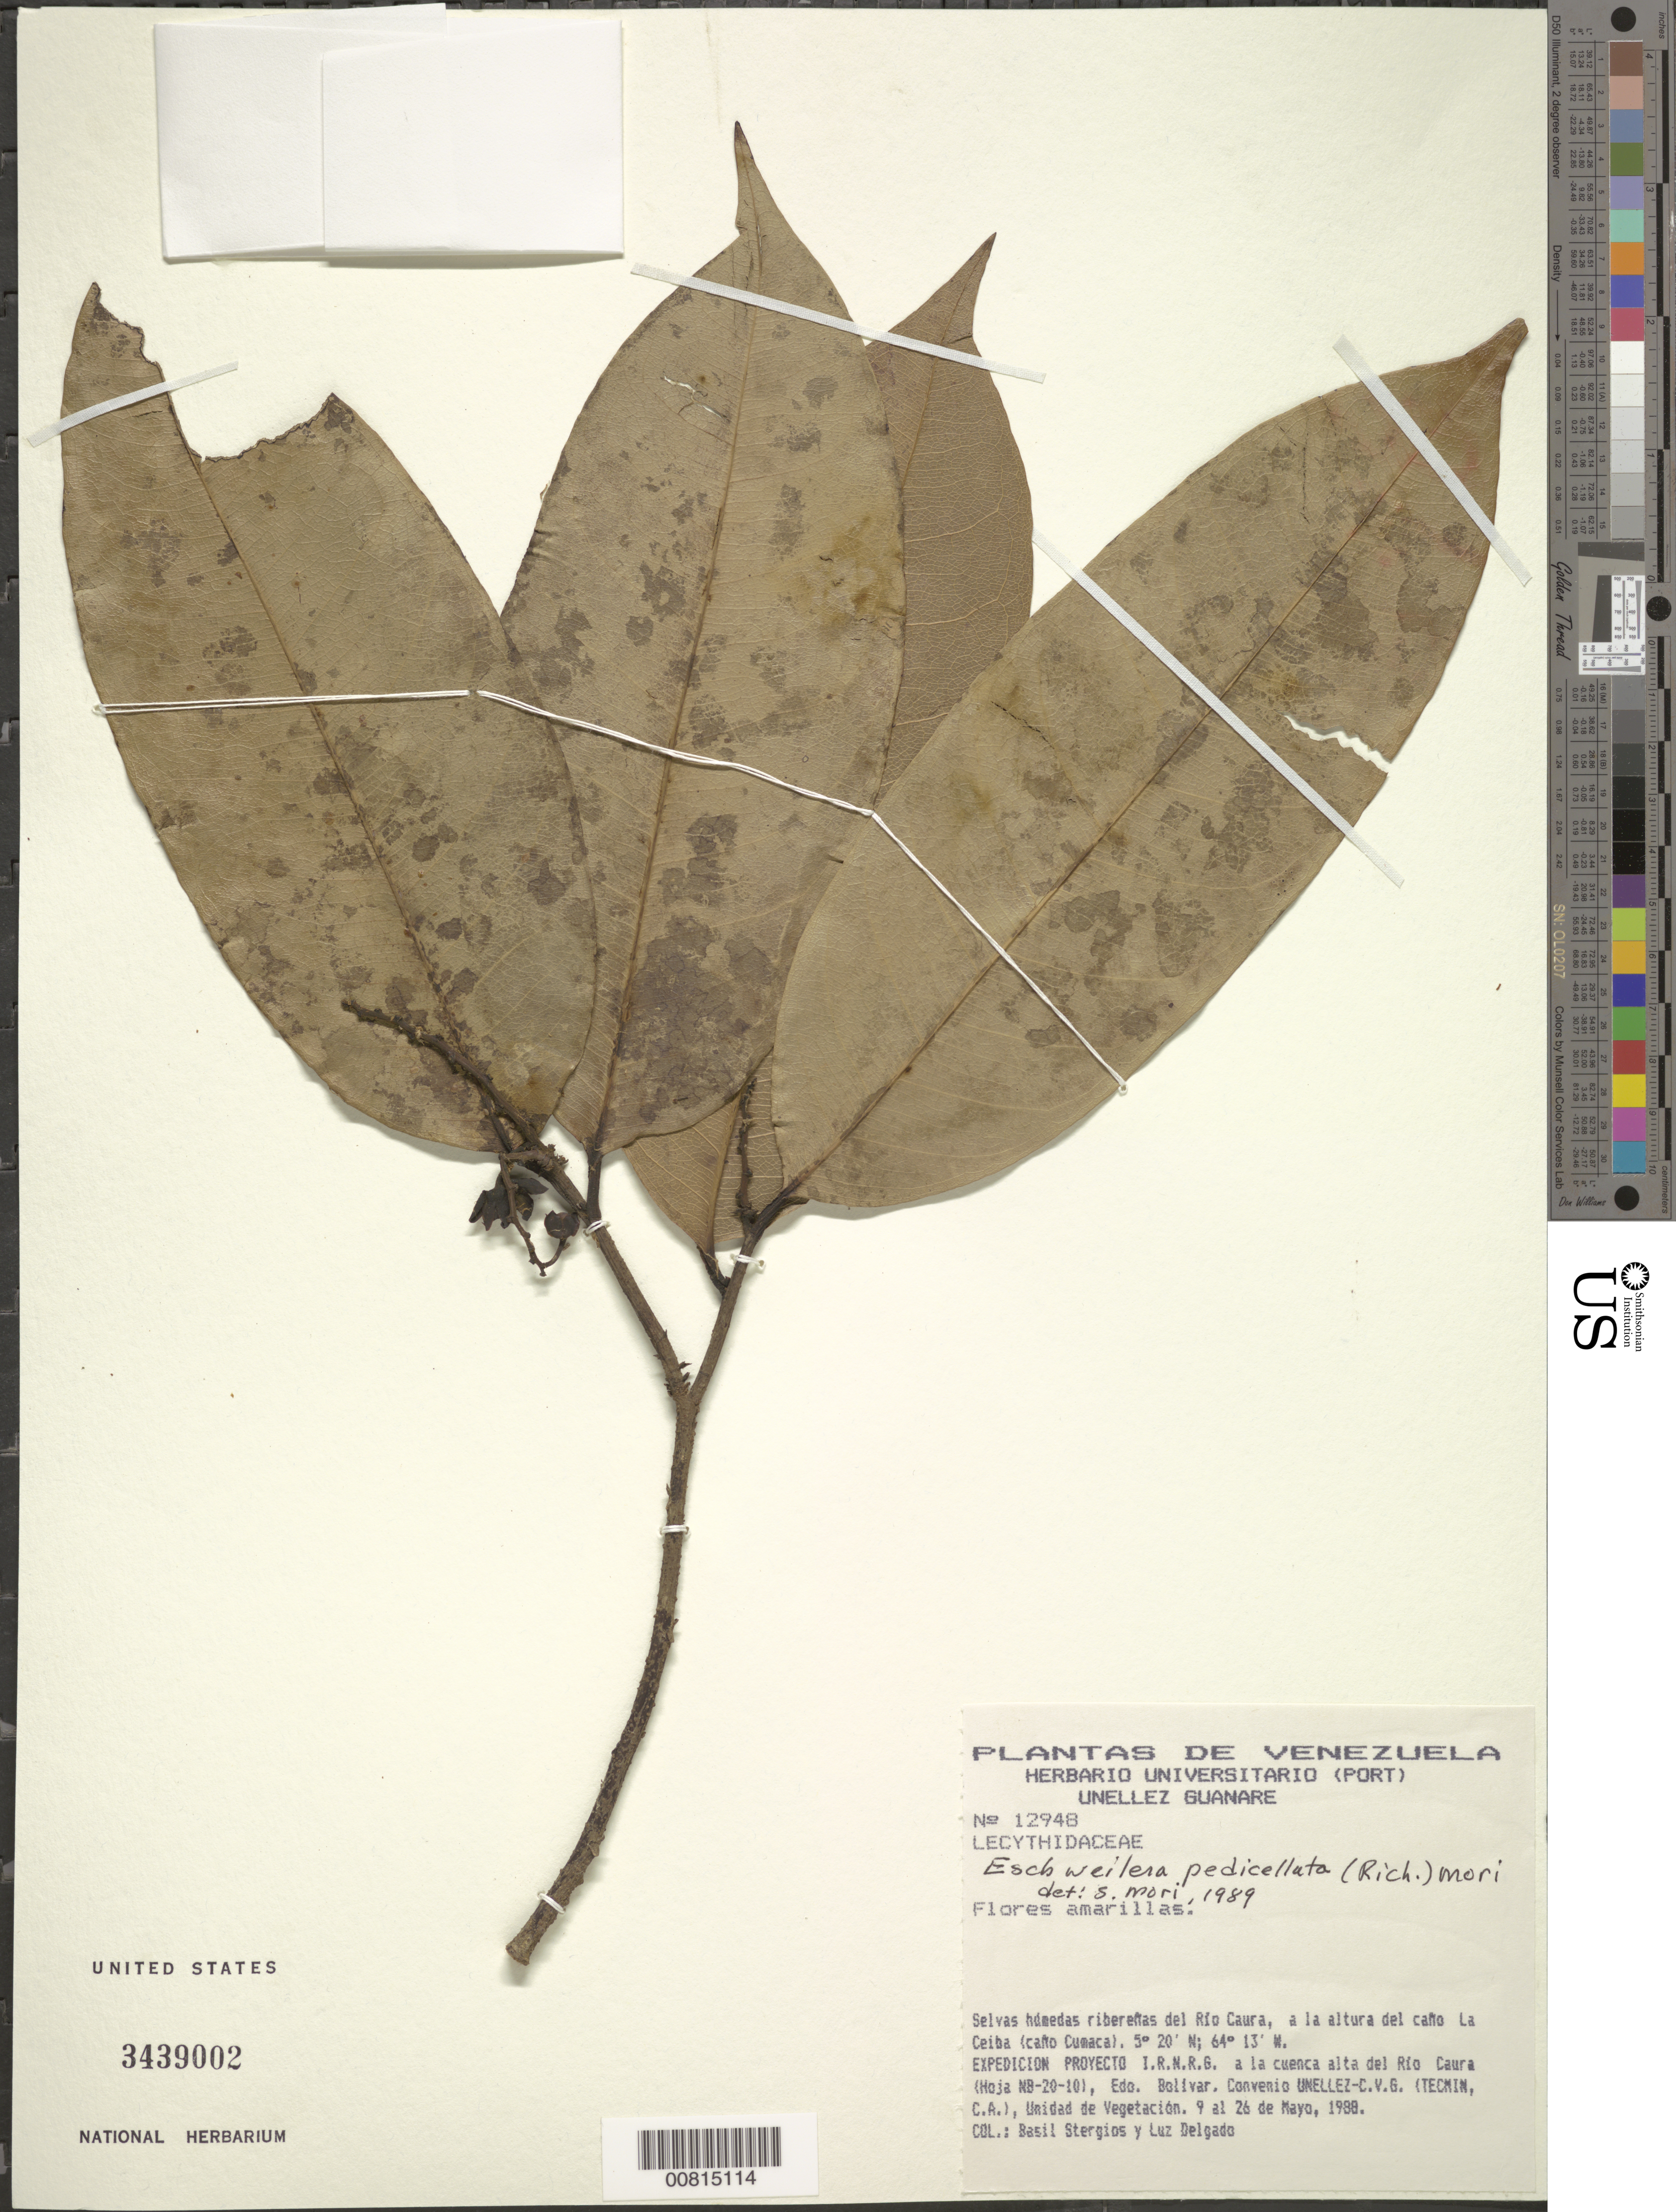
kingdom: Plantae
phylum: Tracheophyta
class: Magnoliopsida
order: Ericales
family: Lecythidaceae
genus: Eschweilera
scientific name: Eschweilera pedicellata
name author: (Rich.) S.A. Mori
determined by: Mori, Scott A.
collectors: B. G. Stergios & L. Delgado V.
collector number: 12948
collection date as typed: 9-May-88 to 26-May-88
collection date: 1988-05-09/1988-05-26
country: Venezuela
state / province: Bolívar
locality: Río Caura, Caño La Ceiba (Caño Cumaca)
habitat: Selvas húmedas ribereñas del río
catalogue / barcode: US 3439002